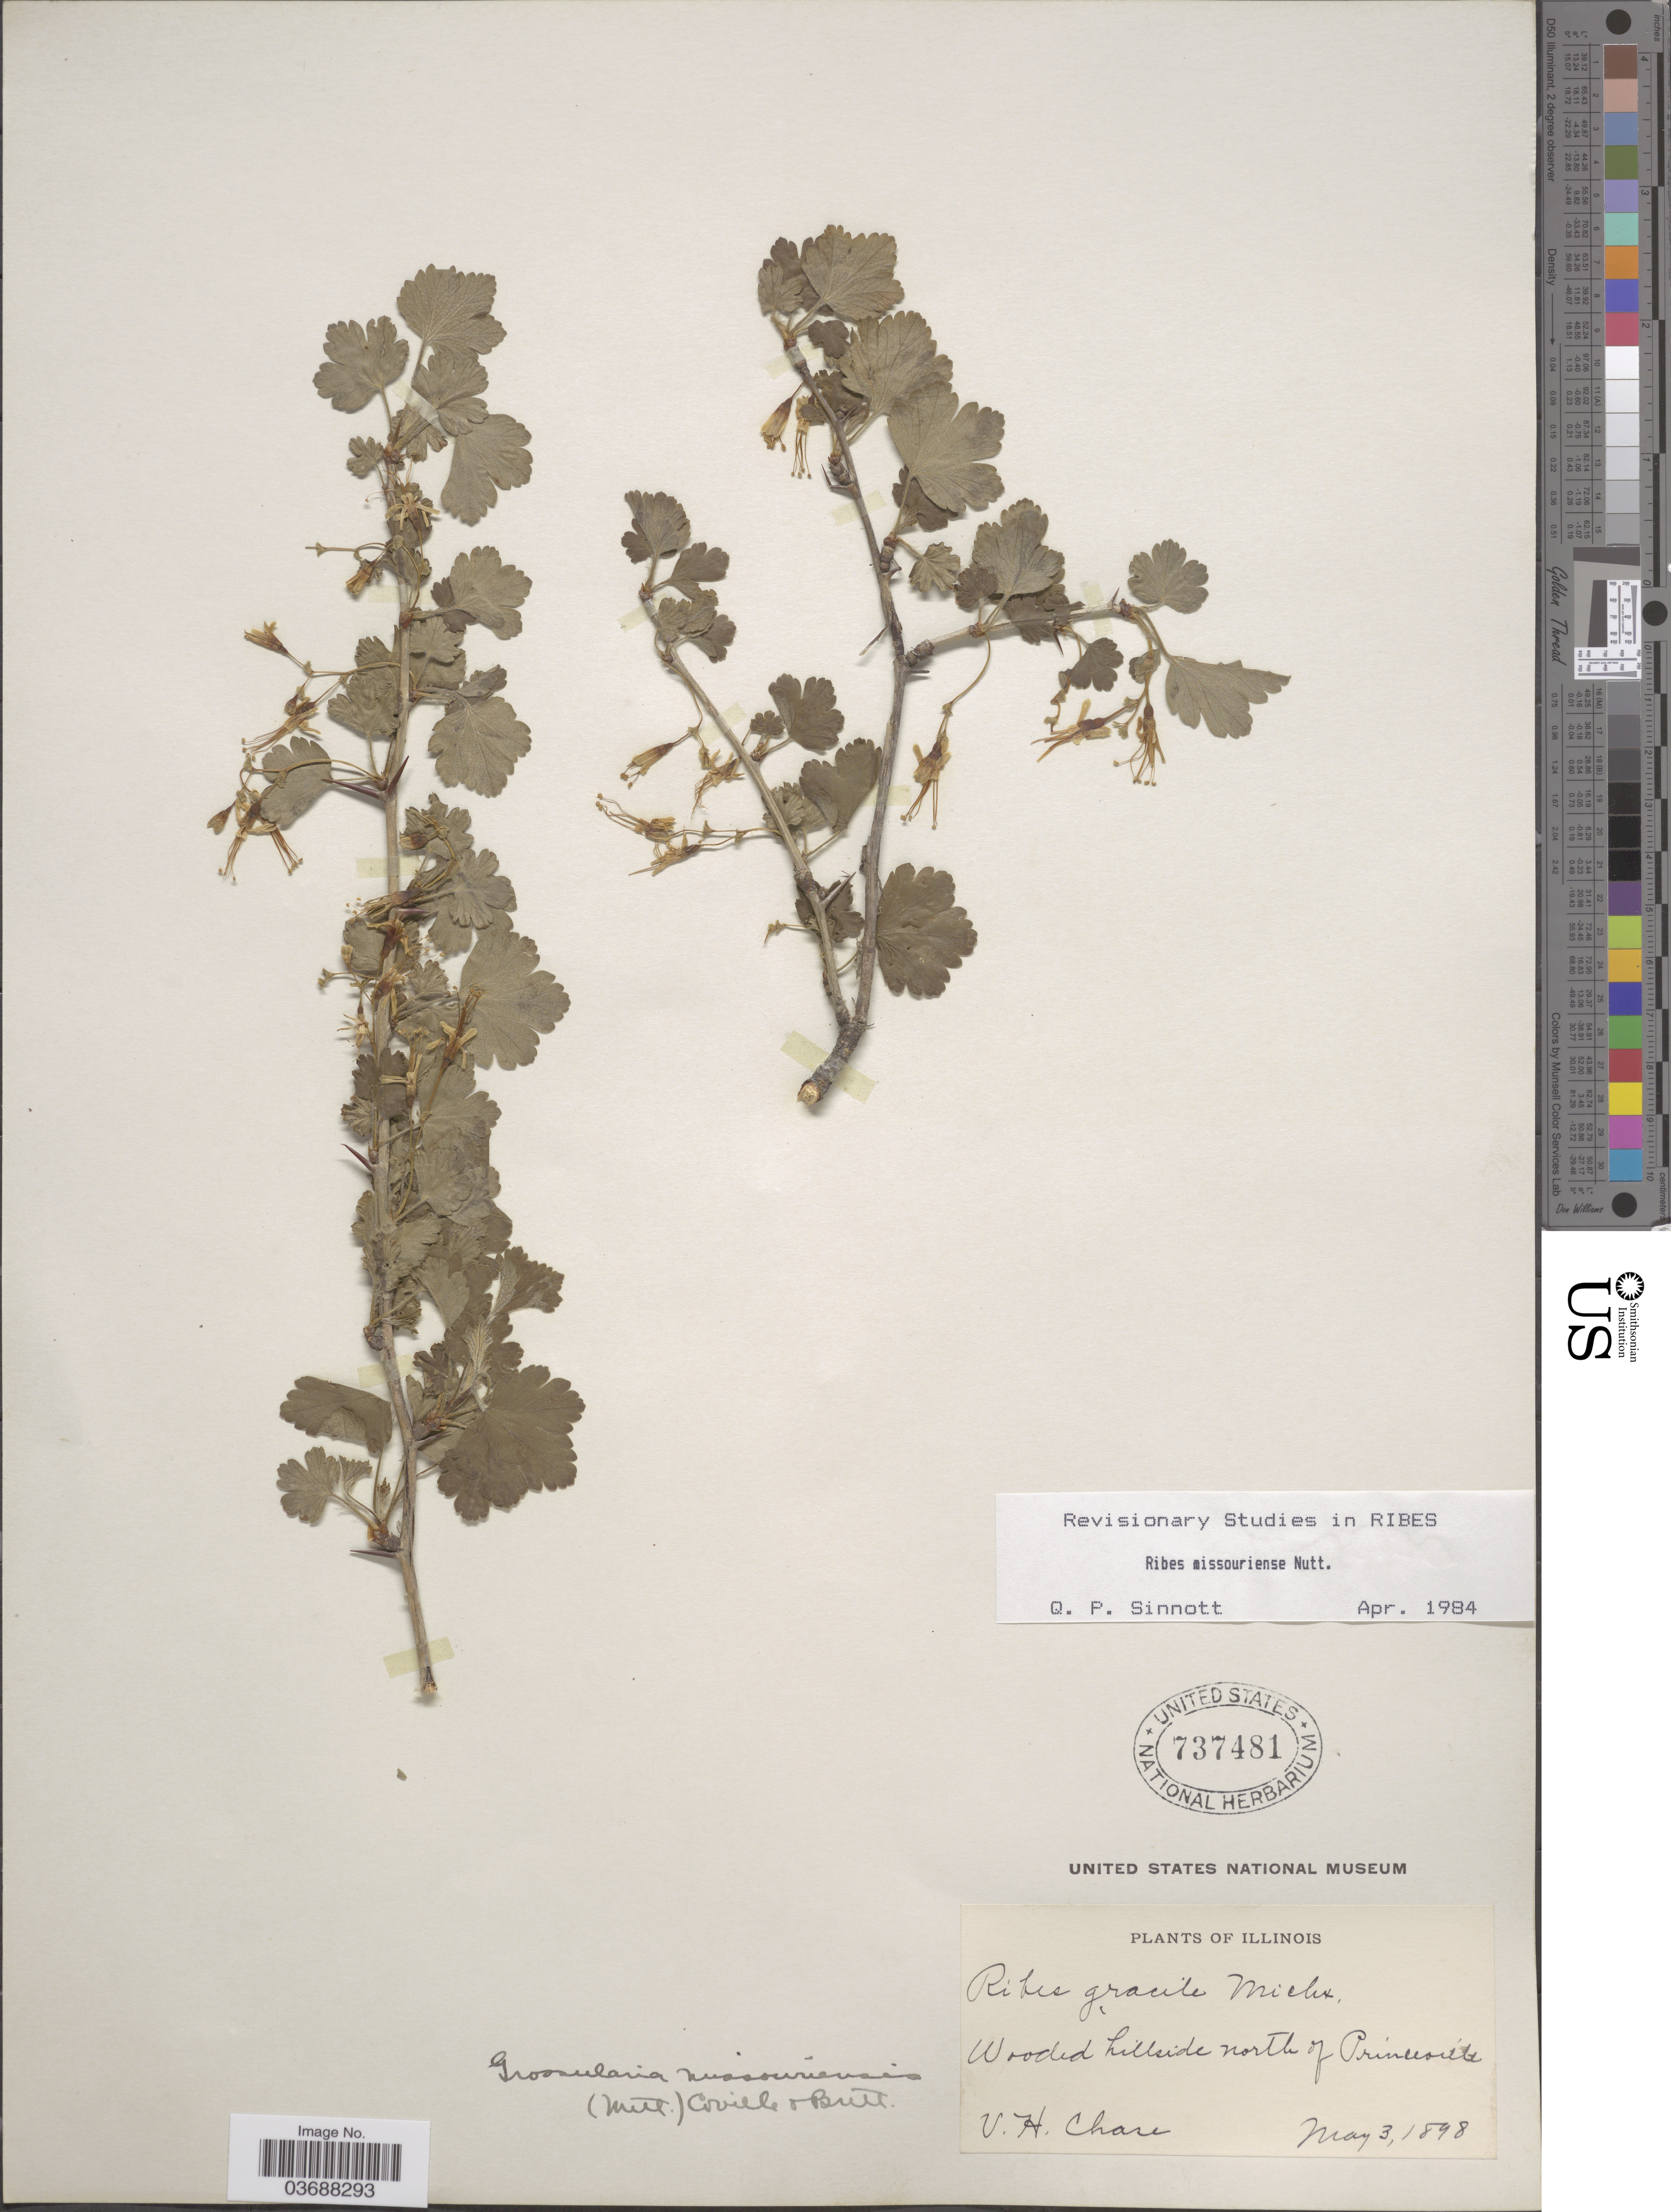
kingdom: Plantae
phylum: Tracheophyta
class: Magnoliopsida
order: Saxifragales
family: Grossulariaceae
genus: Ribes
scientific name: Ribes missouriense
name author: Nutt.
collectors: V. H. Chase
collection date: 1898-05-03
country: United States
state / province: Illinois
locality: Wooded hillside north of Prineville.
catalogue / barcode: US 737481